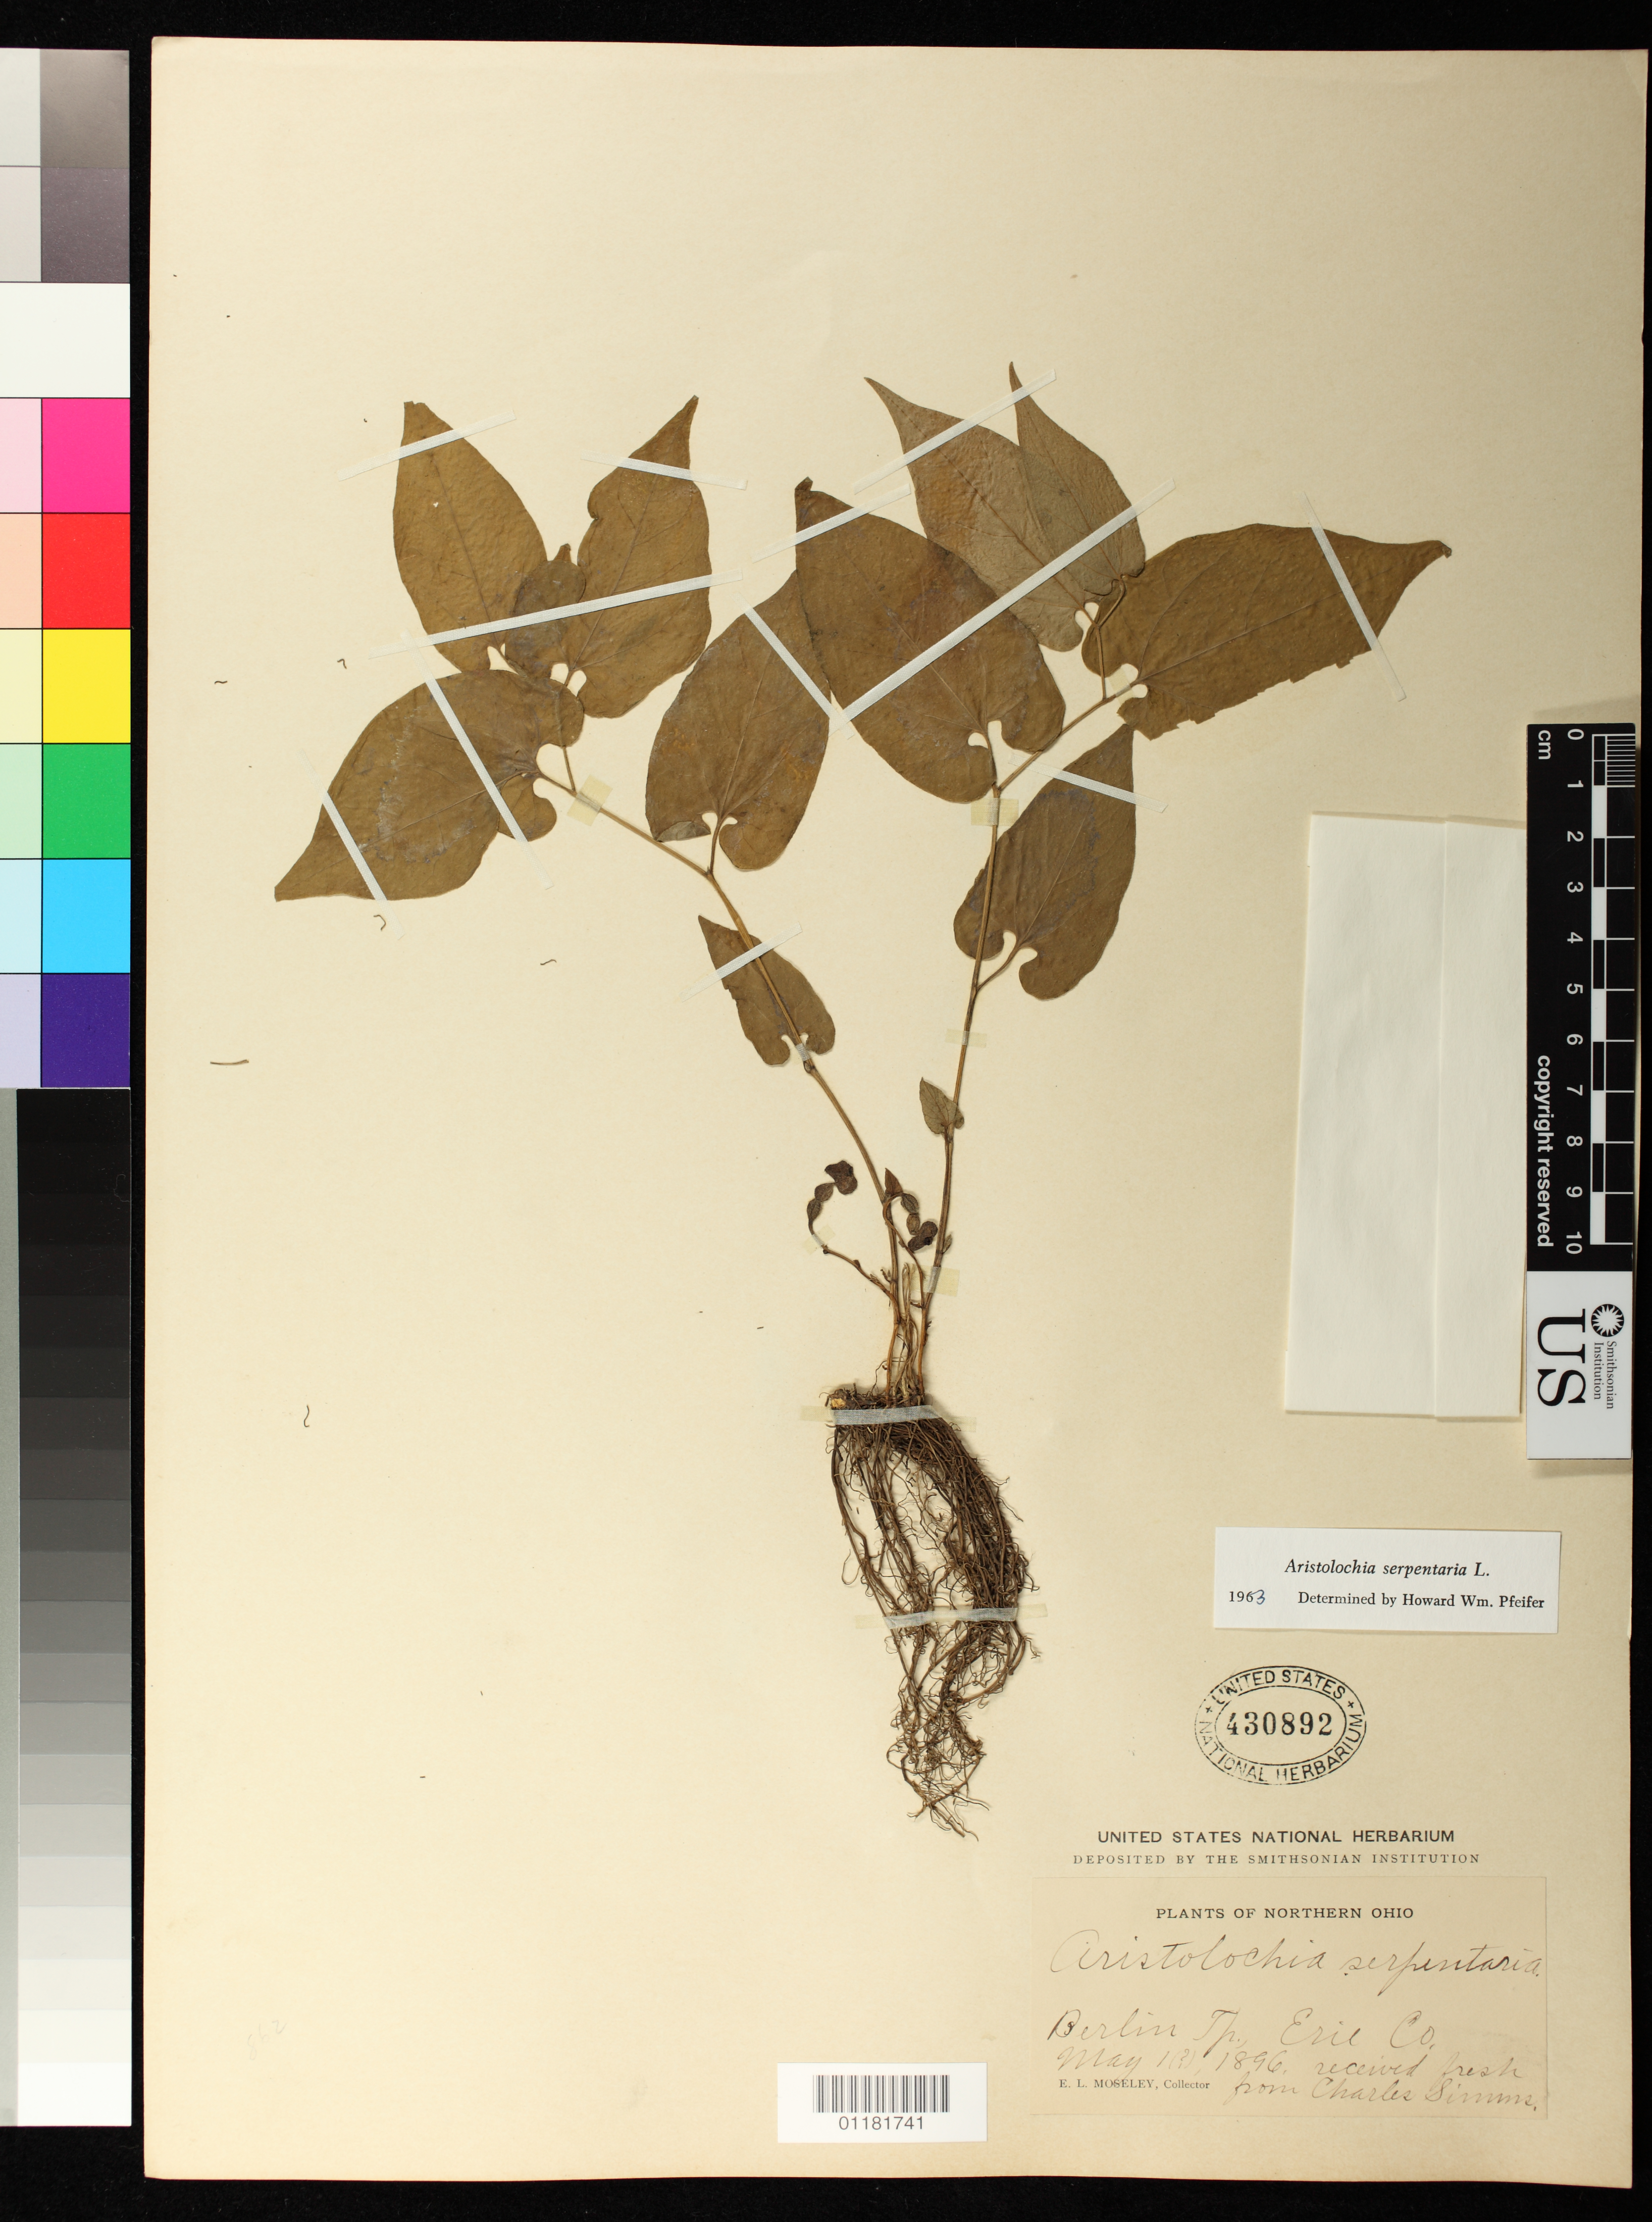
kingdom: Plantae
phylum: Tracheophyta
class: Magnoliopsida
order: Piperales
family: Aristolochiaceae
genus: Aristolochia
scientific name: Aristolochia serpentaria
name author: L.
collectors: E. Moseley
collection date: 1896-05-13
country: United States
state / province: Ohio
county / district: Eric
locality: Berlin Township, Erie County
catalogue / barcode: US 430892